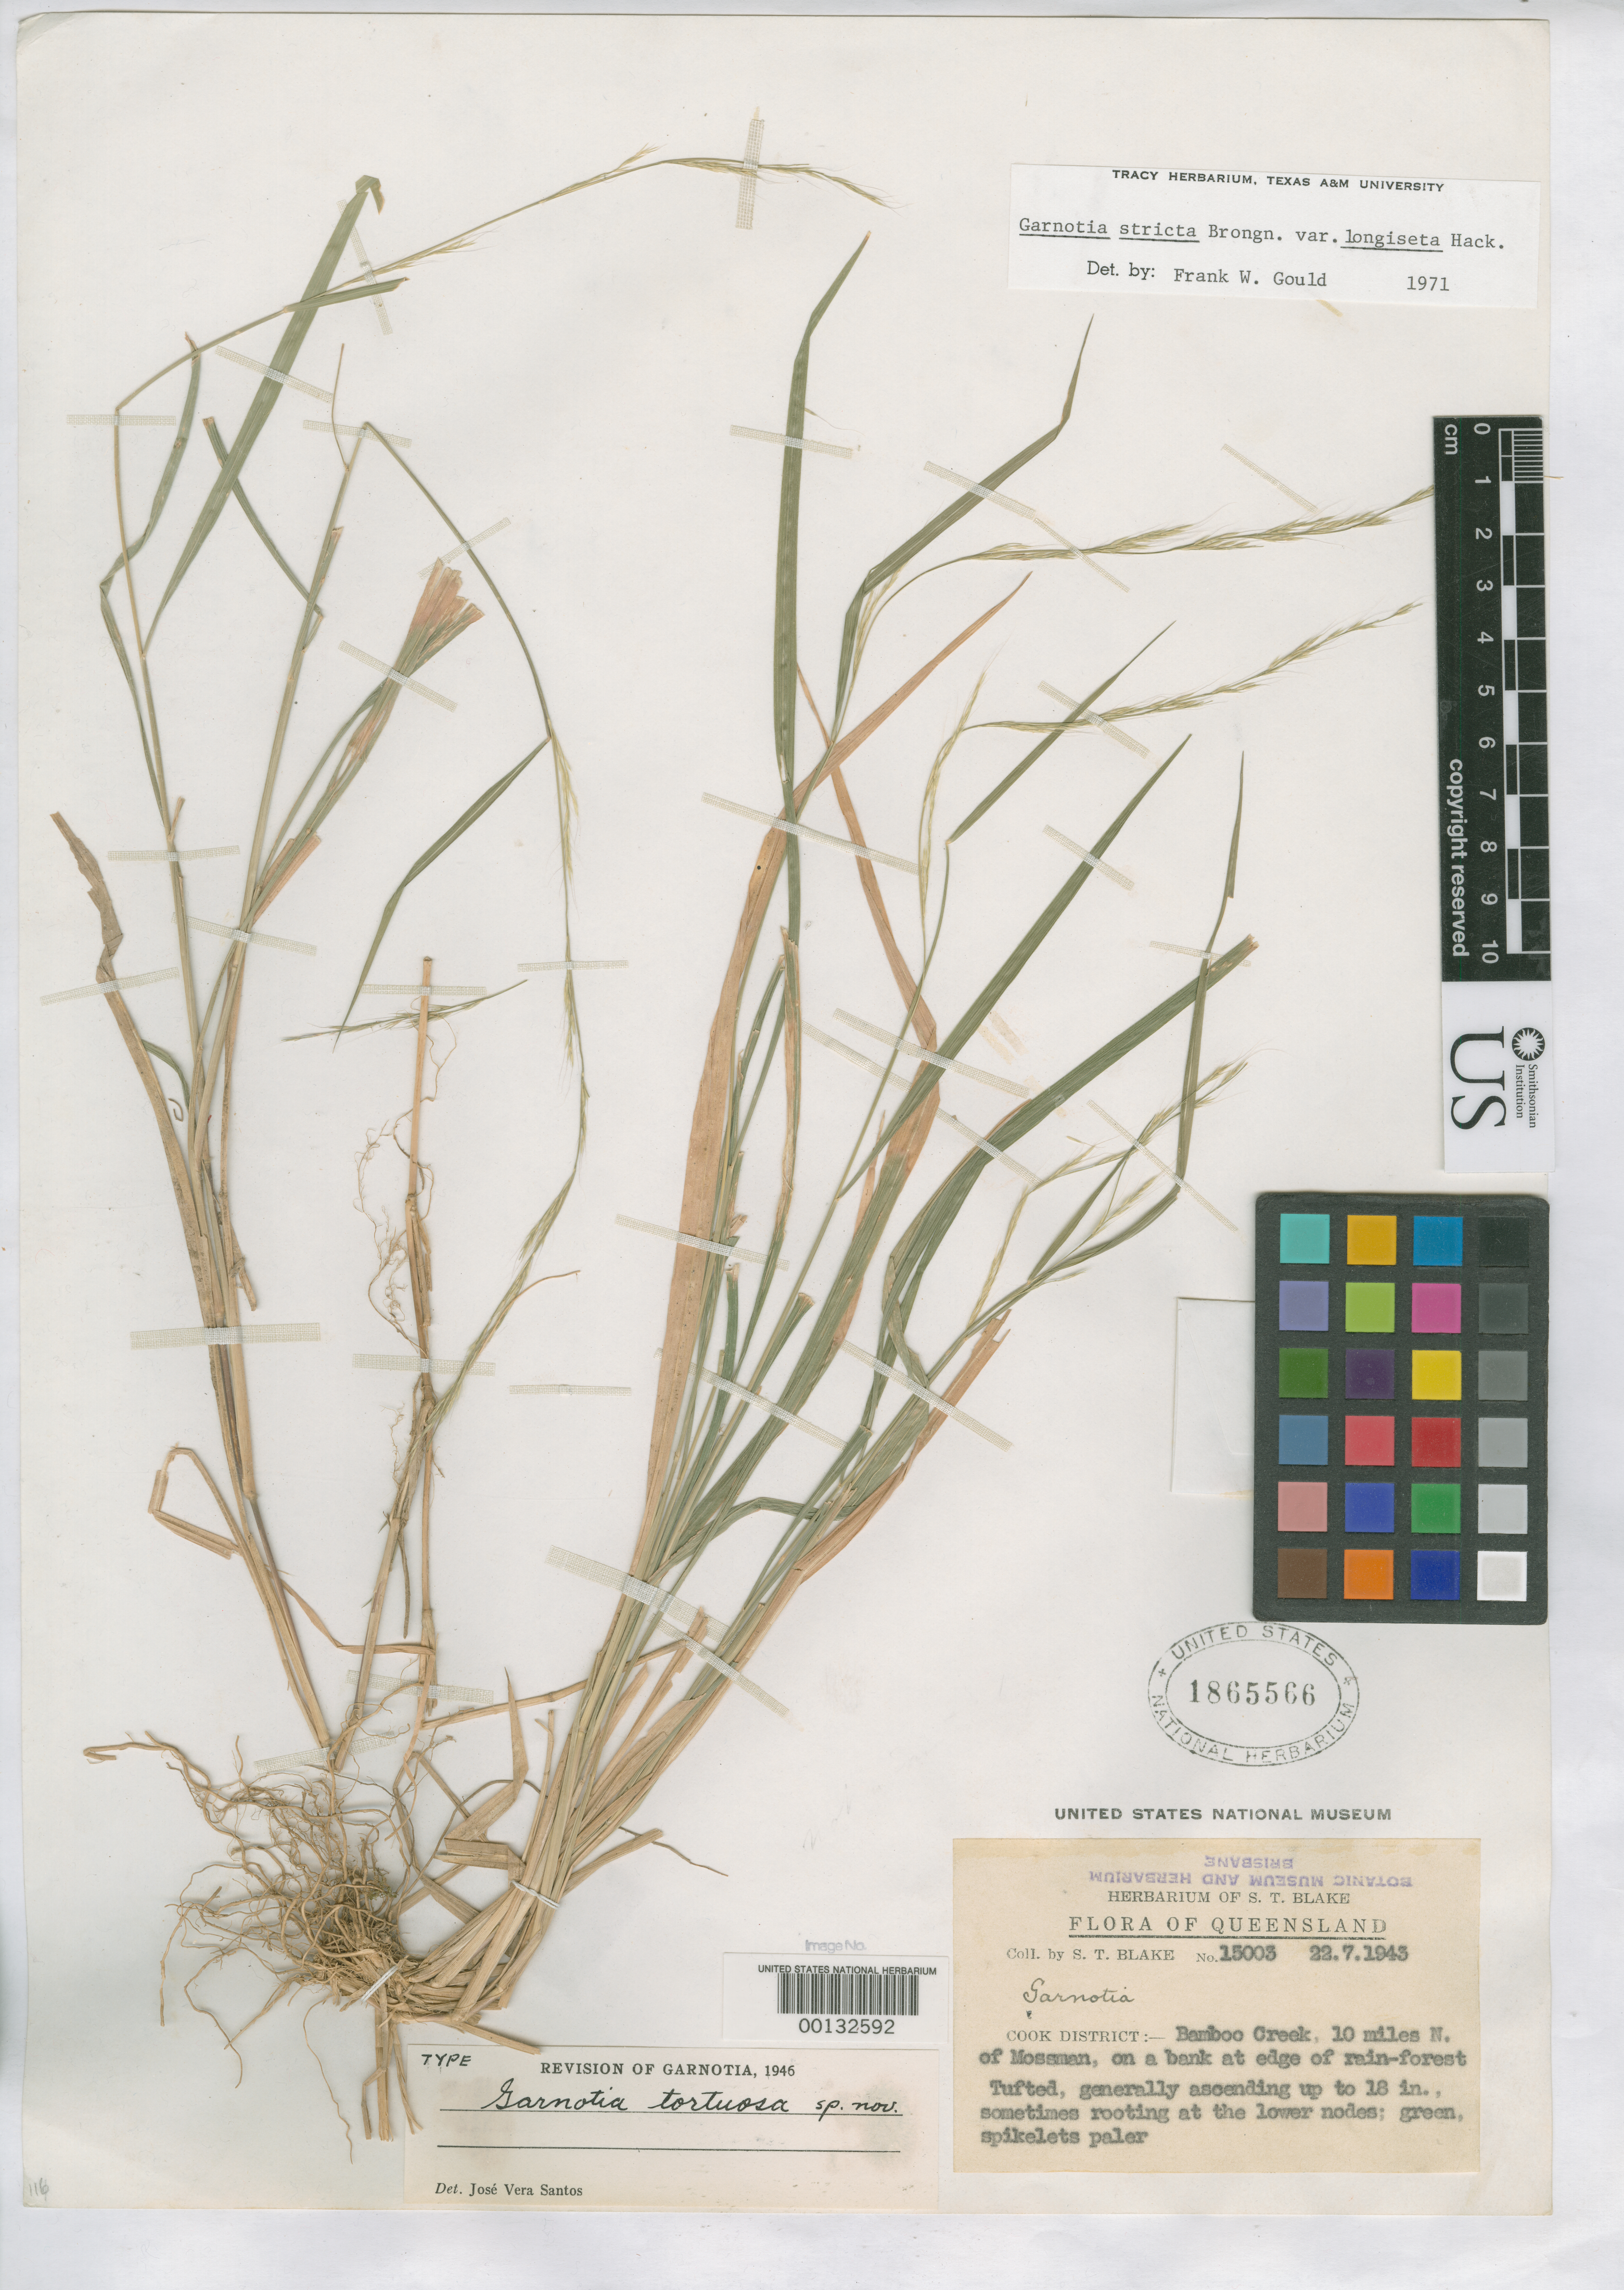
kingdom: Plantae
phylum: Tracheophyta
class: Liliopsida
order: Poales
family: Poaceae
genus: Garnotia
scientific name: Garnotia tortuosa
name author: Santos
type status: Holotype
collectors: S. T. Blake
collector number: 15003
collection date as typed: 22 Jul 1943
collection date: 1943-07-22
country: Australia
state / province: Queensland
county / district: Cook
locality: Bamboo Creek.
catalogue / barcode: US 1865566